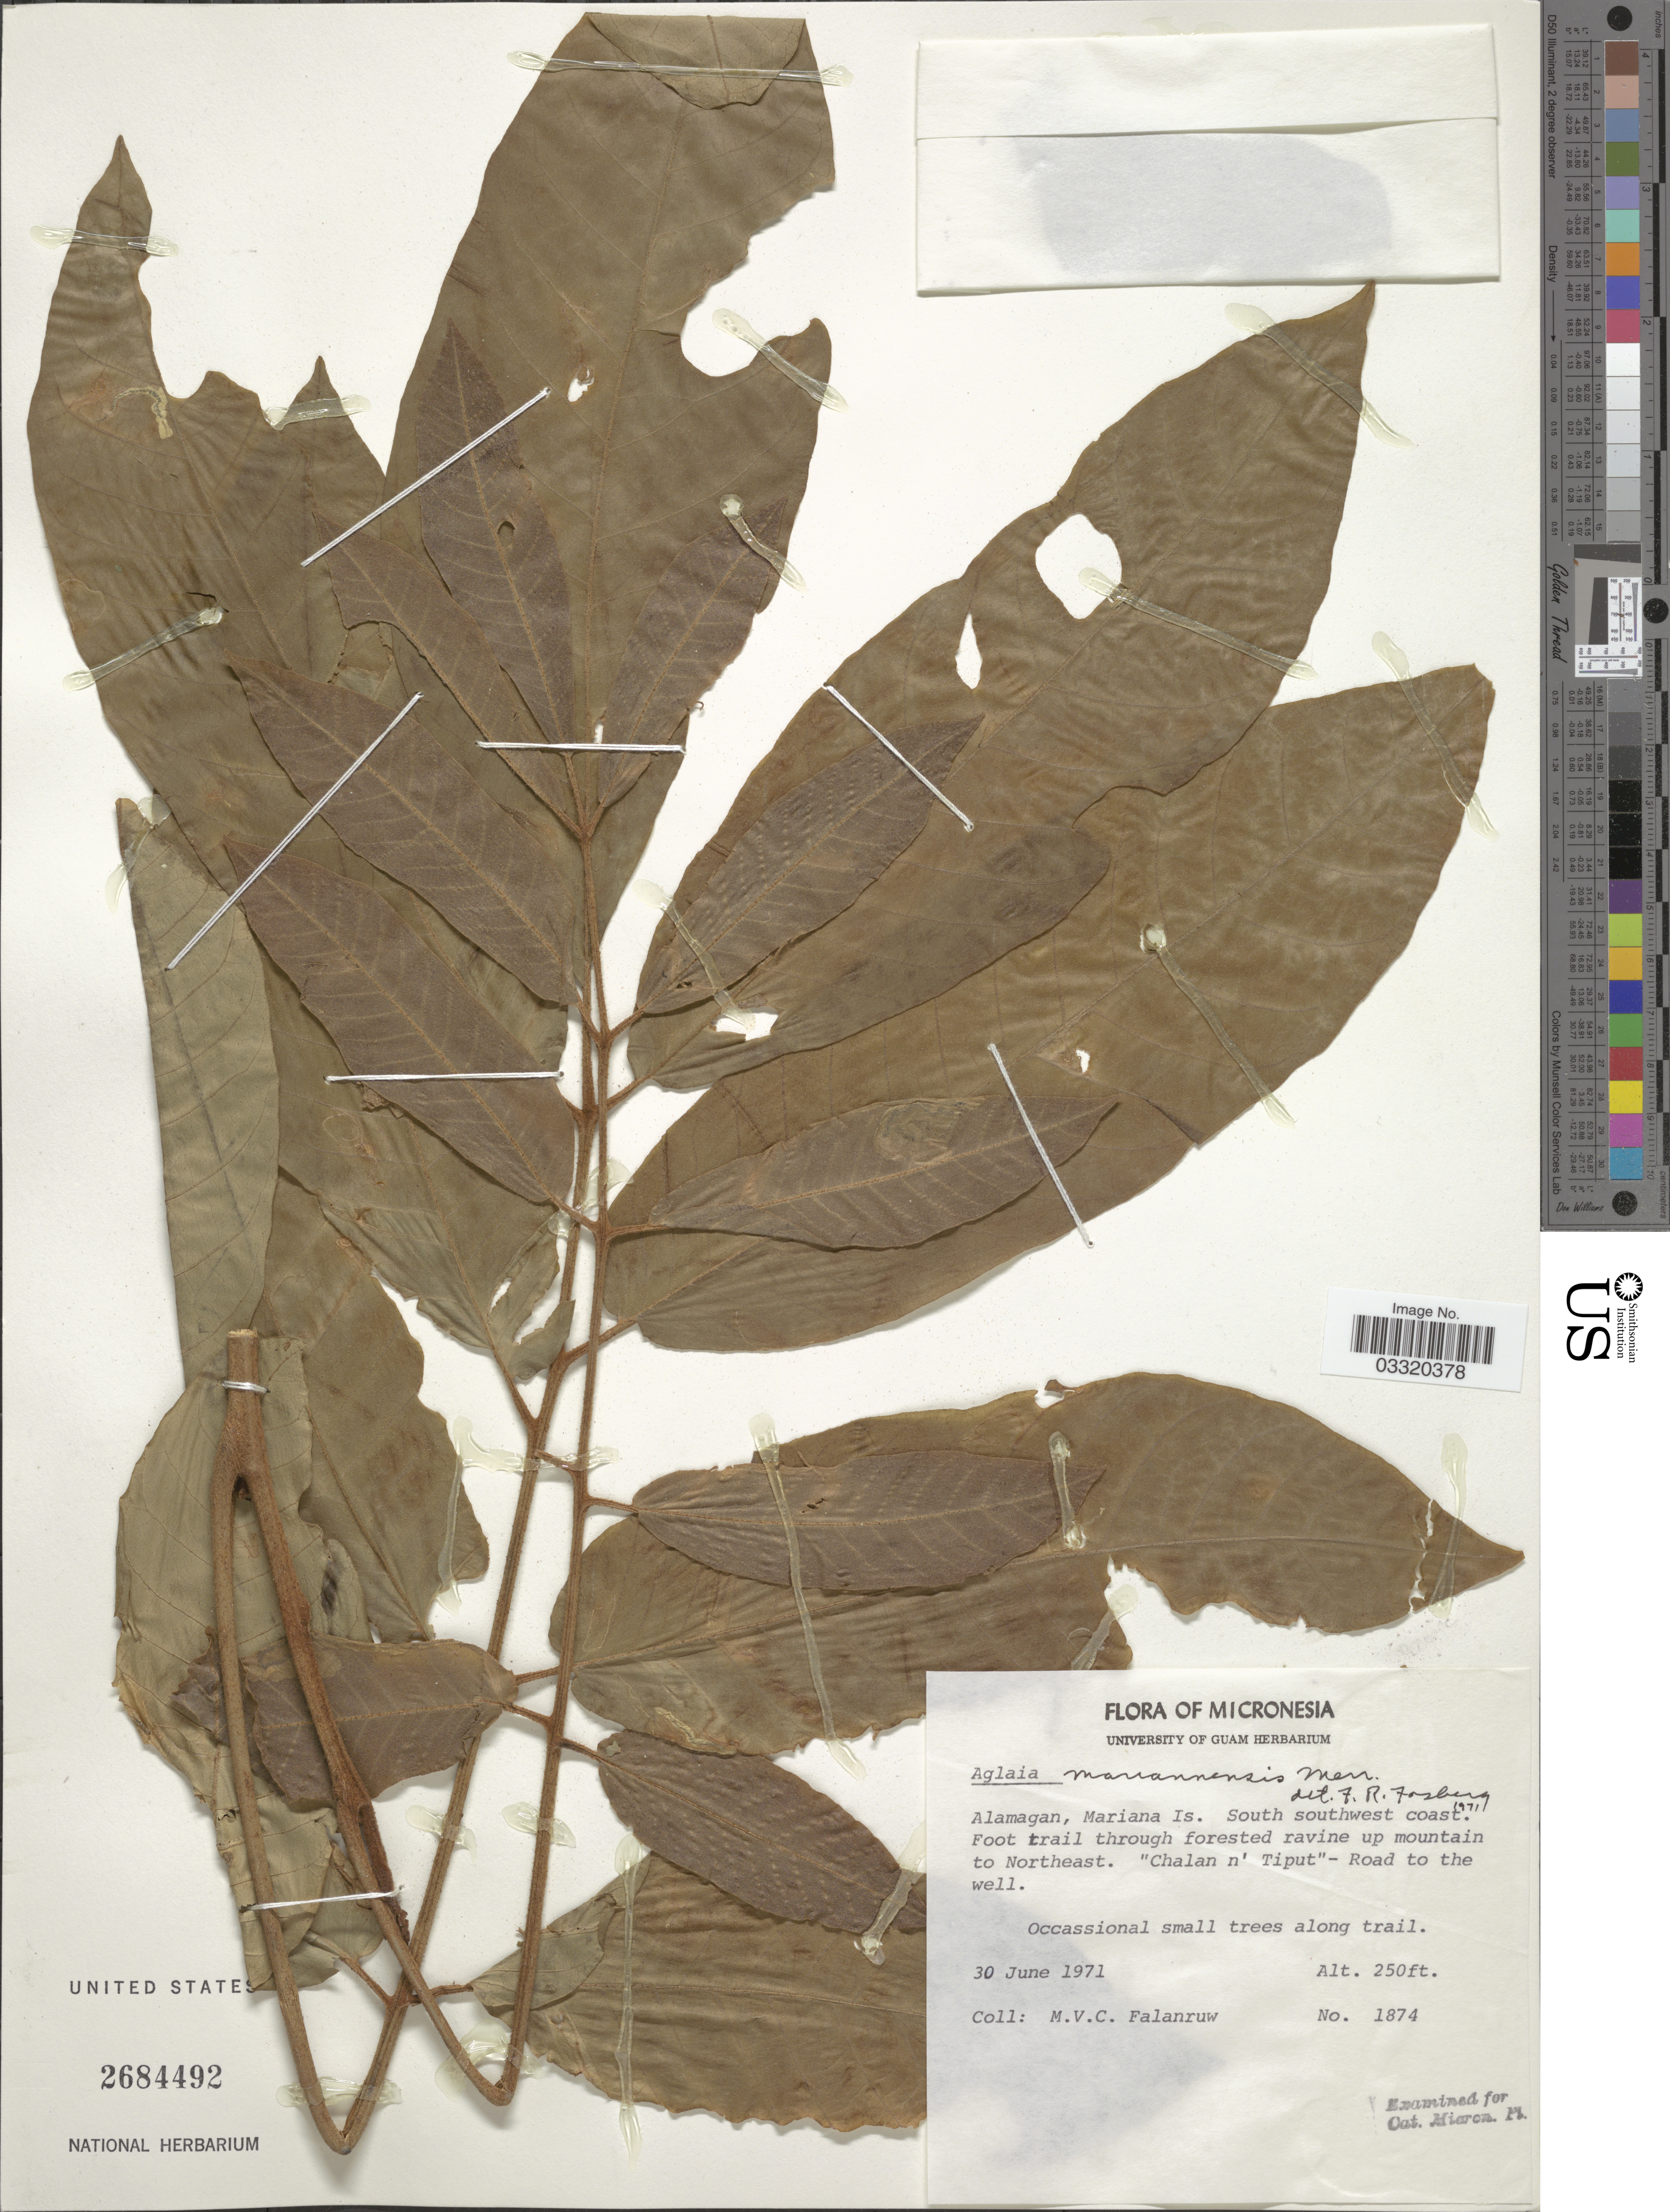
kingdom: Plantae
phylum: Tracheophyta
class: Magnoliopsida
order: Sapindales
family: Meliaceae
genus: Aglaia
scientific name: Aglaia mariannensis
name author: Merr.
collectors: M. V. Falanruw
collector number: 1874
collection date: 1971-06-30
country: Northern Mariana Islands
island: Alamagan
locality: Alamagan, Mariana Is. South southwest coast. Foot trail through forested ravine up mountain to Northeast. "Chalan n' Tiput"- Road to the well.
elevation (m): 76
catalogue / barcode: US 2684492